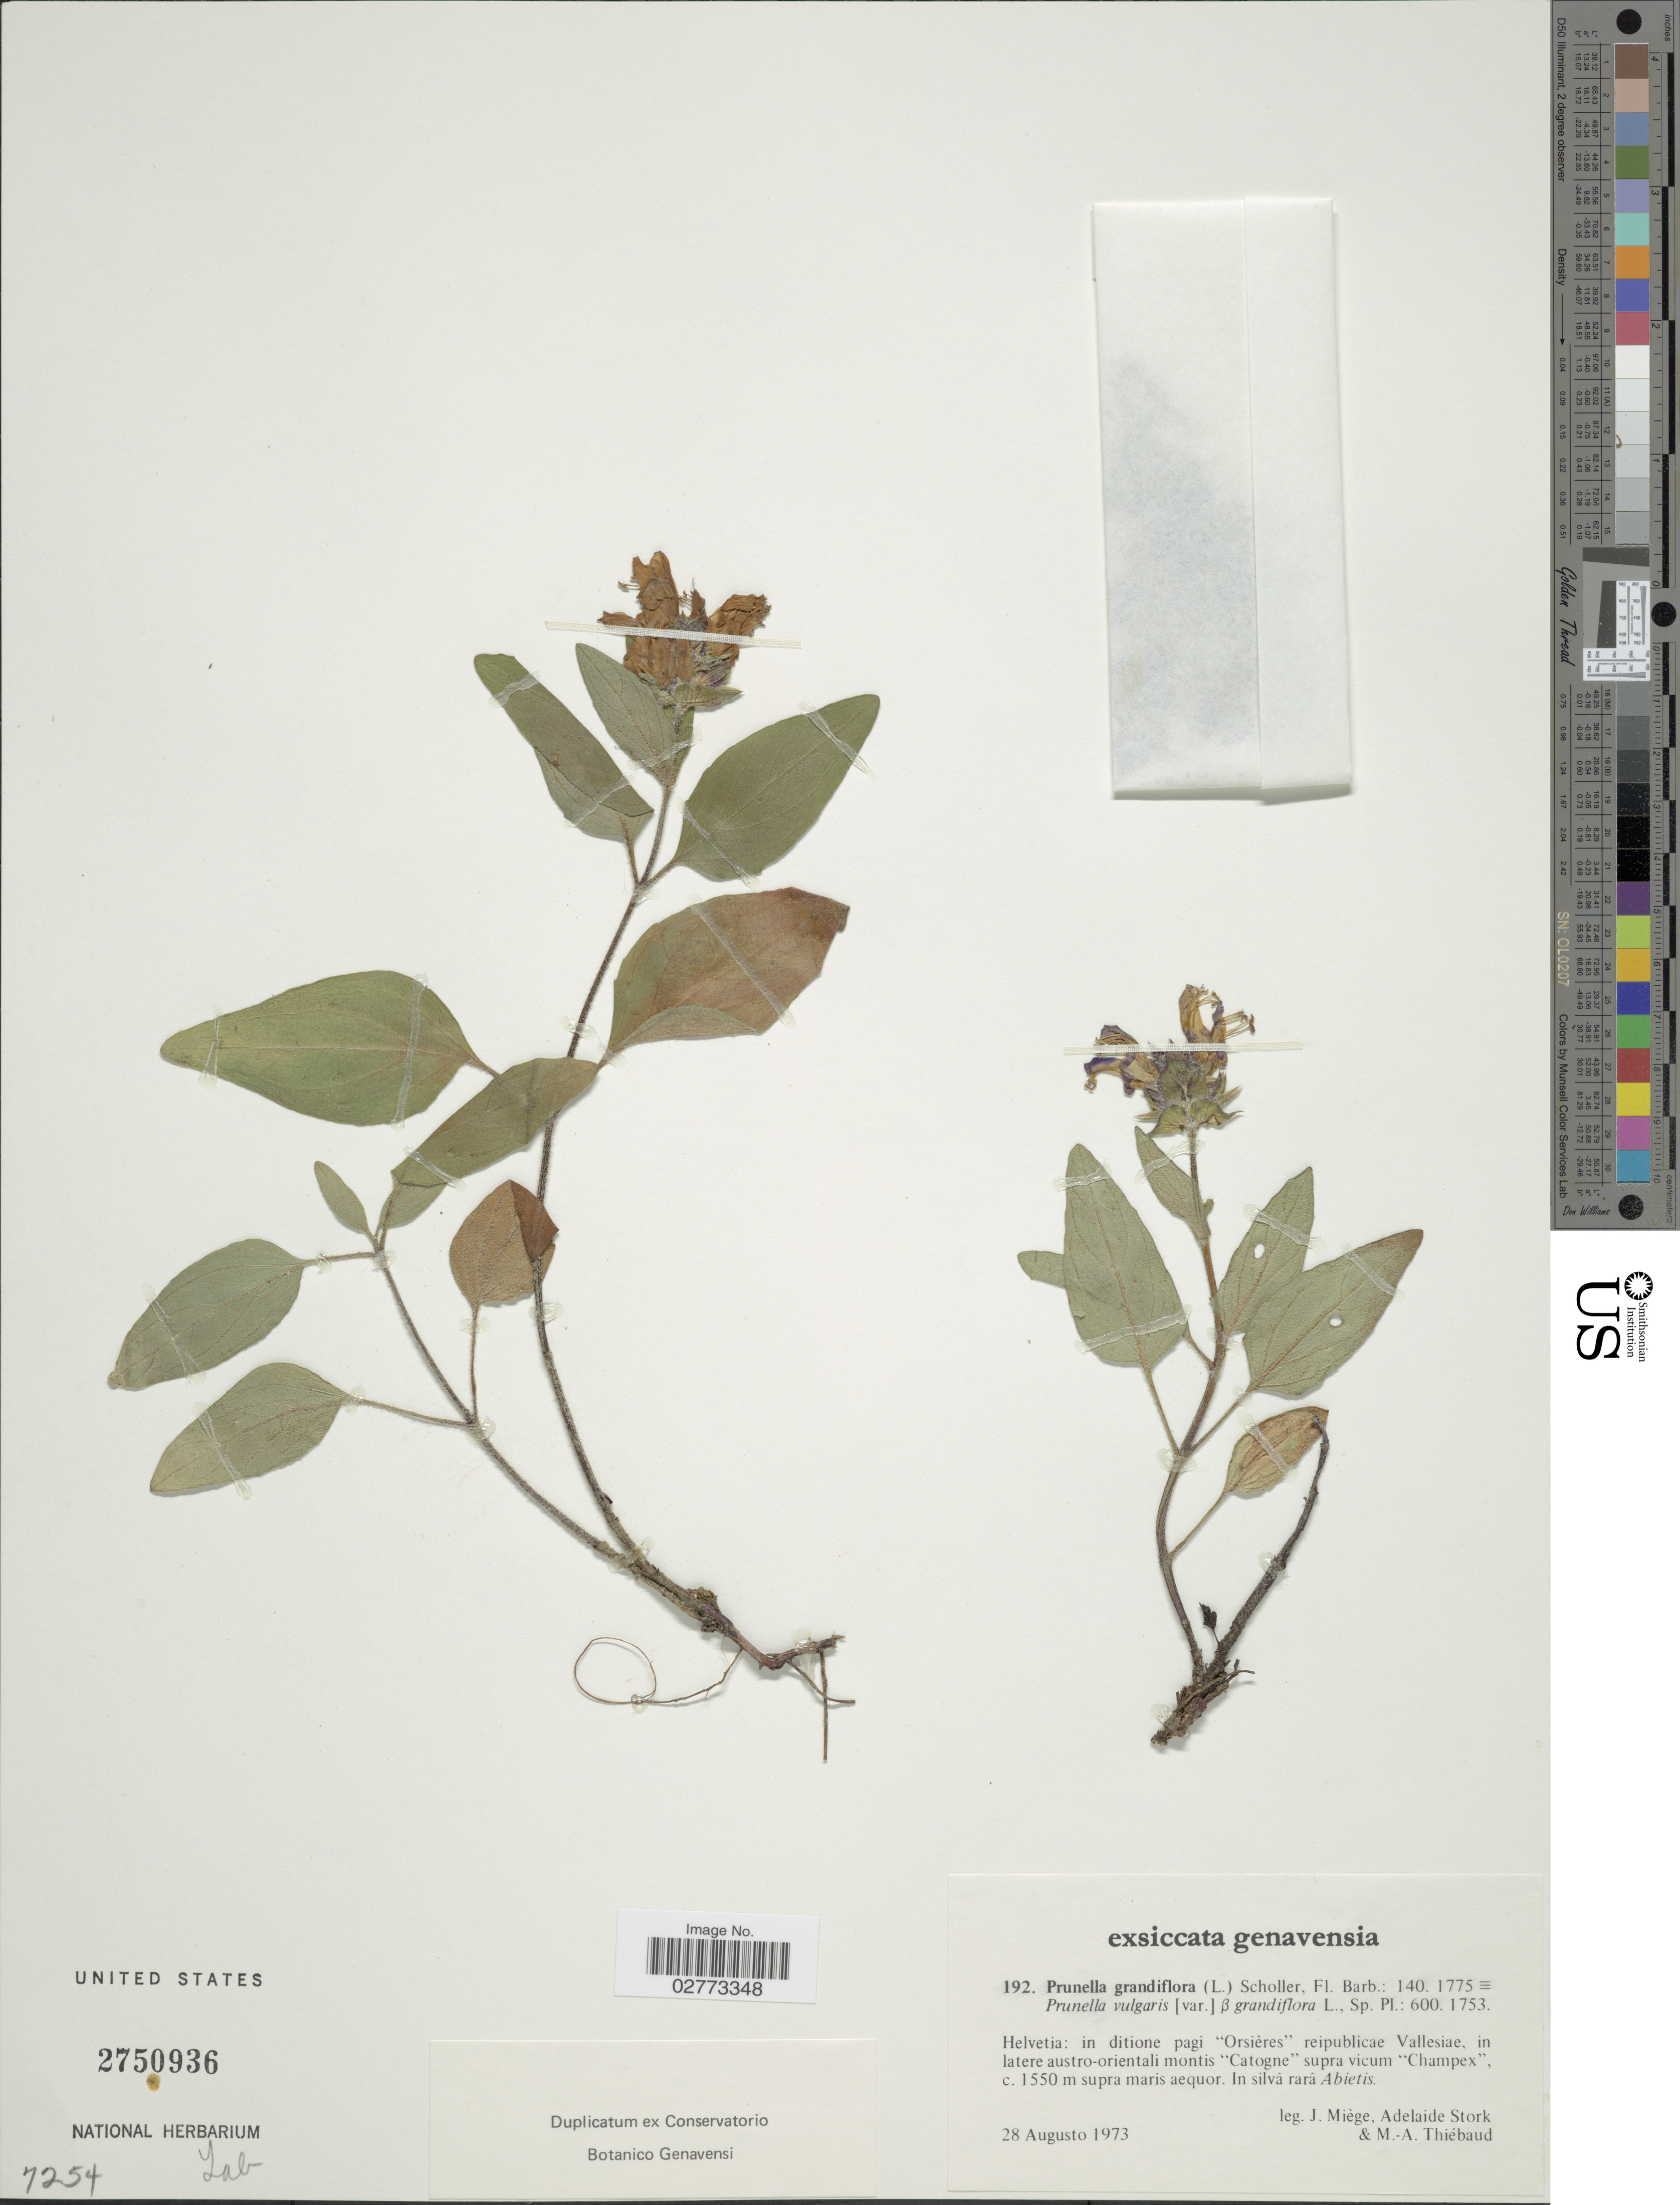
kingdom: Plantae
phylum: Tracheophyta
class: Magnoliopsida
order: Lamiales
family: Lamiaceae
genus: Prunella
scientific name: Prunella grandiflora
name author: (L.) Turra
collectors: J. Miége, A. Stork & M. Thiebaud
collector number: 192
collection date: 1973-08-28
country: Switzerland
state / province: Genève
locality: Genavensia. Helvetia: in ditione pagi "Orsières" reipublicae Vallesiae, in latere austro-orientali montis "Catogne" supra vicum "Champex".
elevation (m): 1550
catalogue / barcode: US 2750936